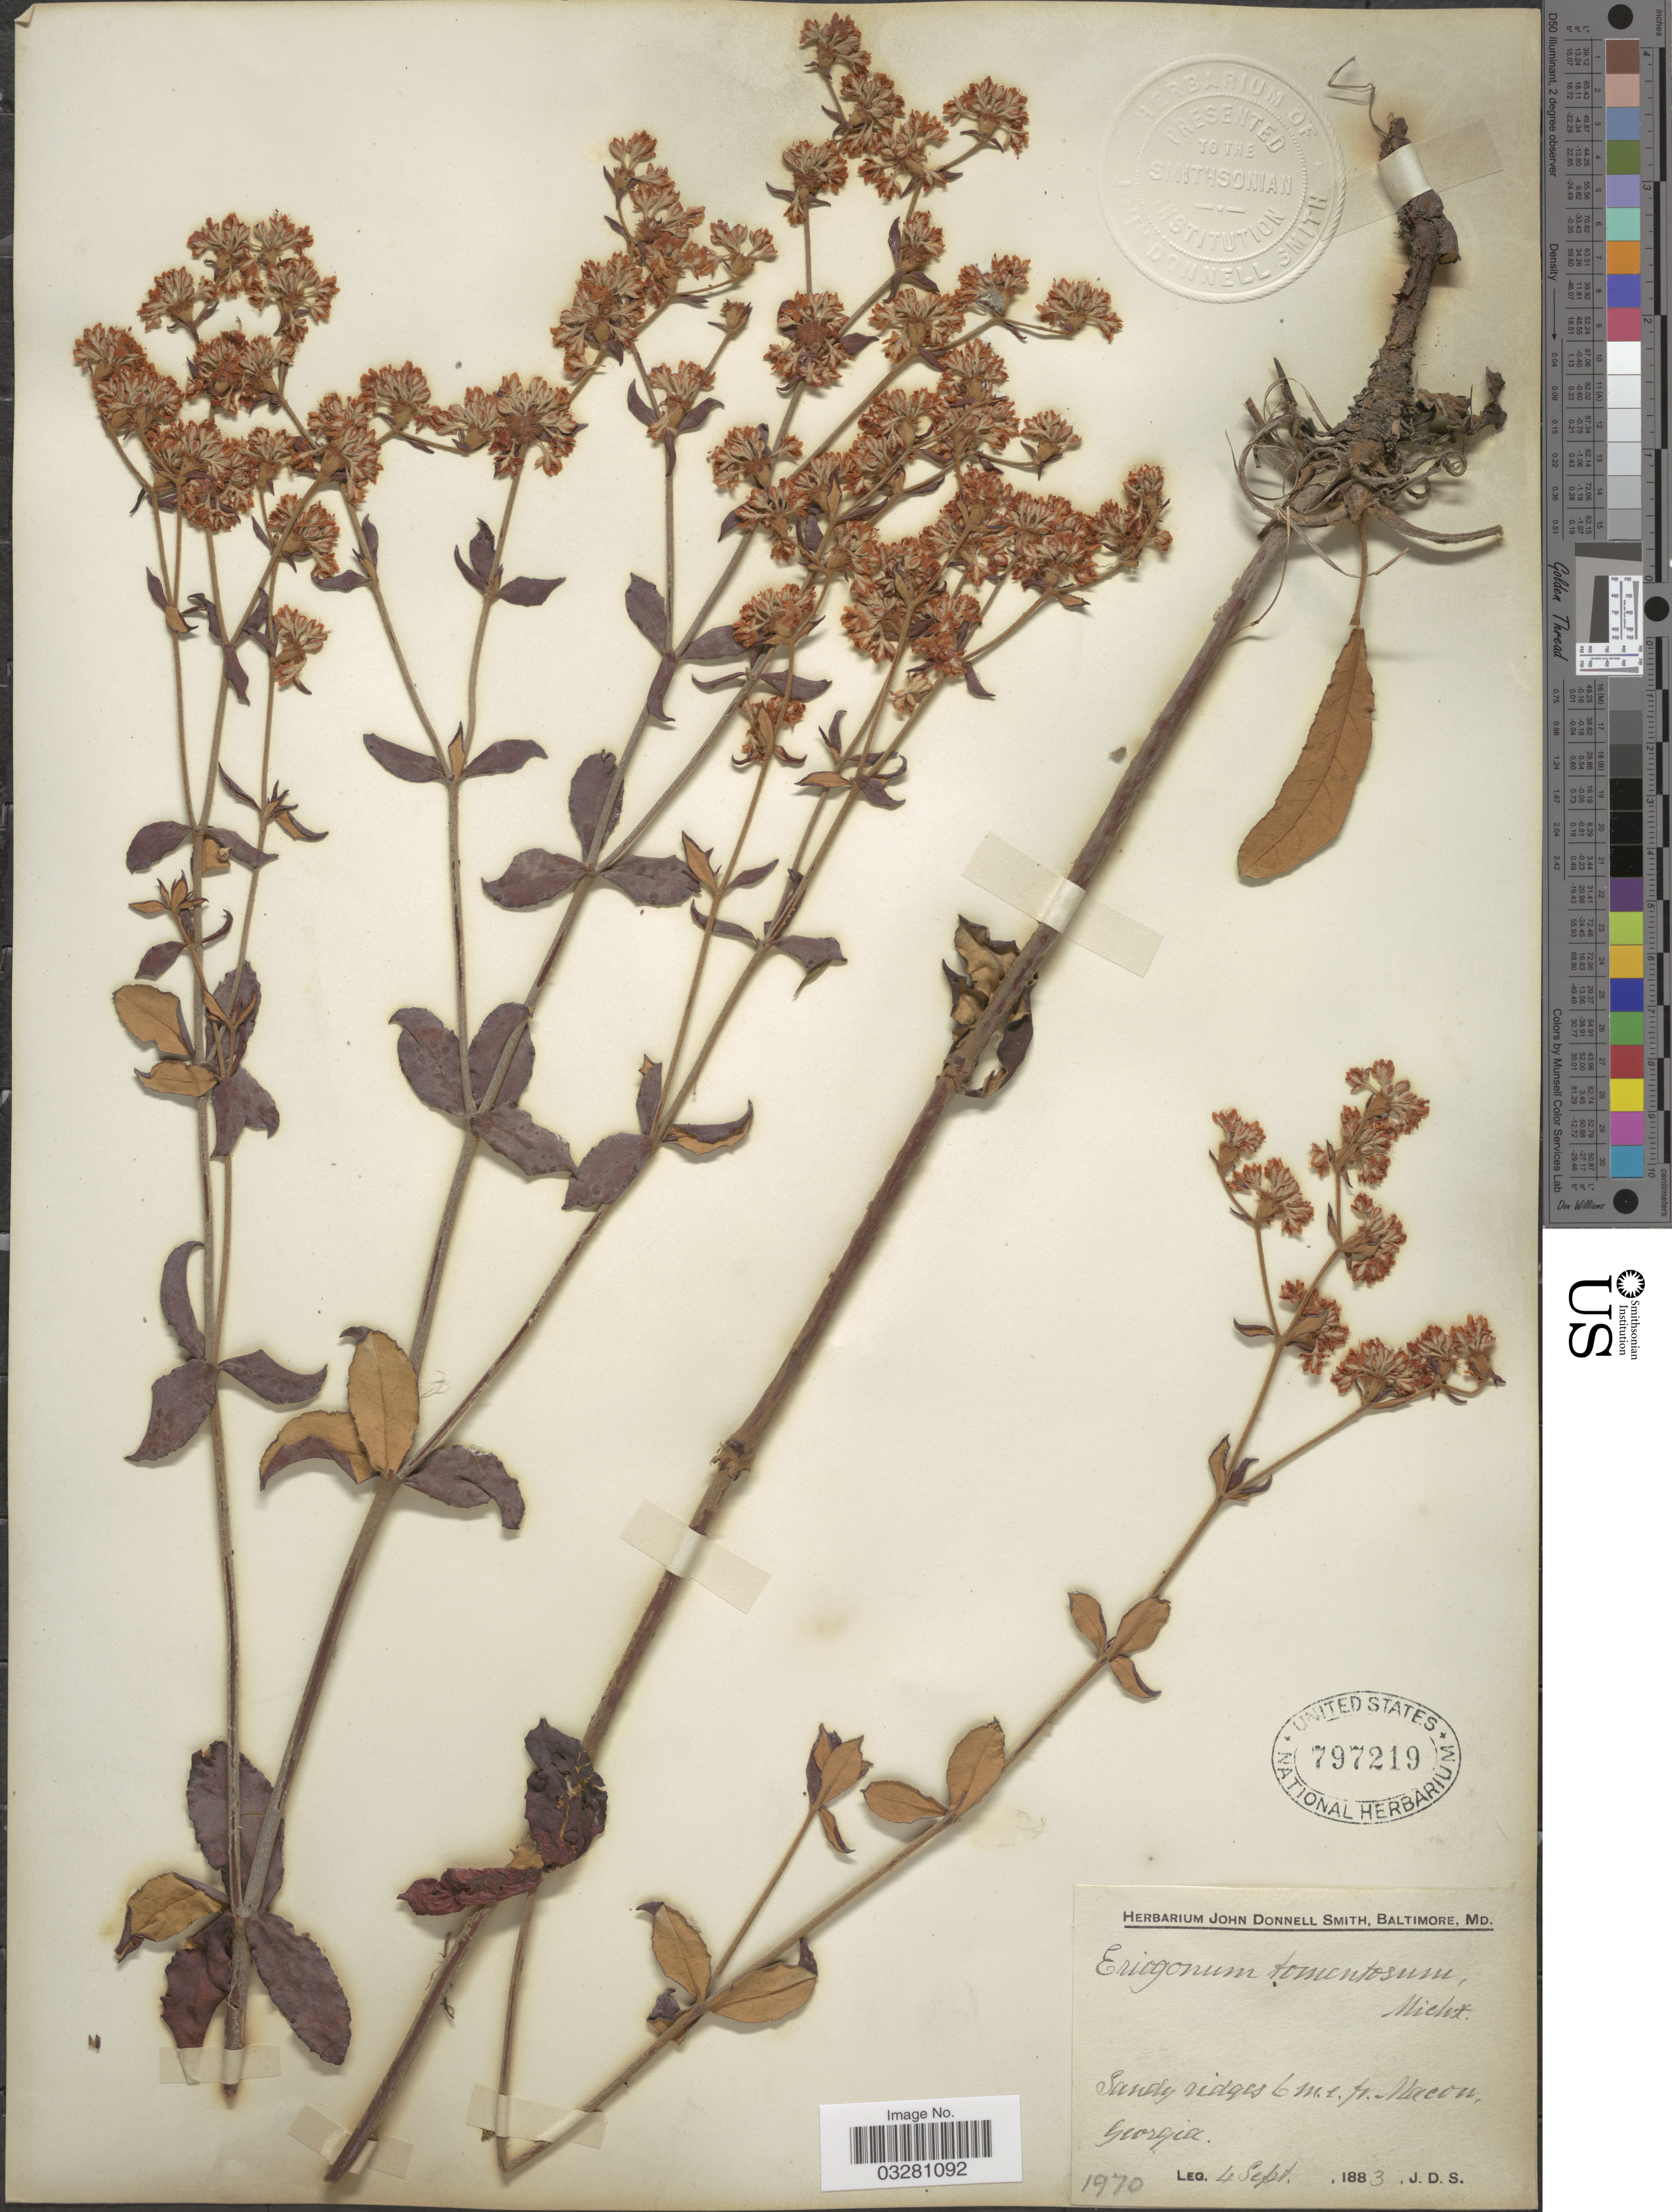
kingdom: Plantae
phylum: Tracheophyta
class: Magnoliopsida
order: Caryophyllales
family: Polygonaceae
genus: Eriogonum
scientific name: Eriogonum tomentosum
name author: Michx.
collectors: J. Donnell Smith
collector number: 1970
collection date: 1883-09-04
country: United States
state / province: Georgia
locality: Sandy ridges 6 m. e. fr. Macon.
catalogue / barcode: US 797219